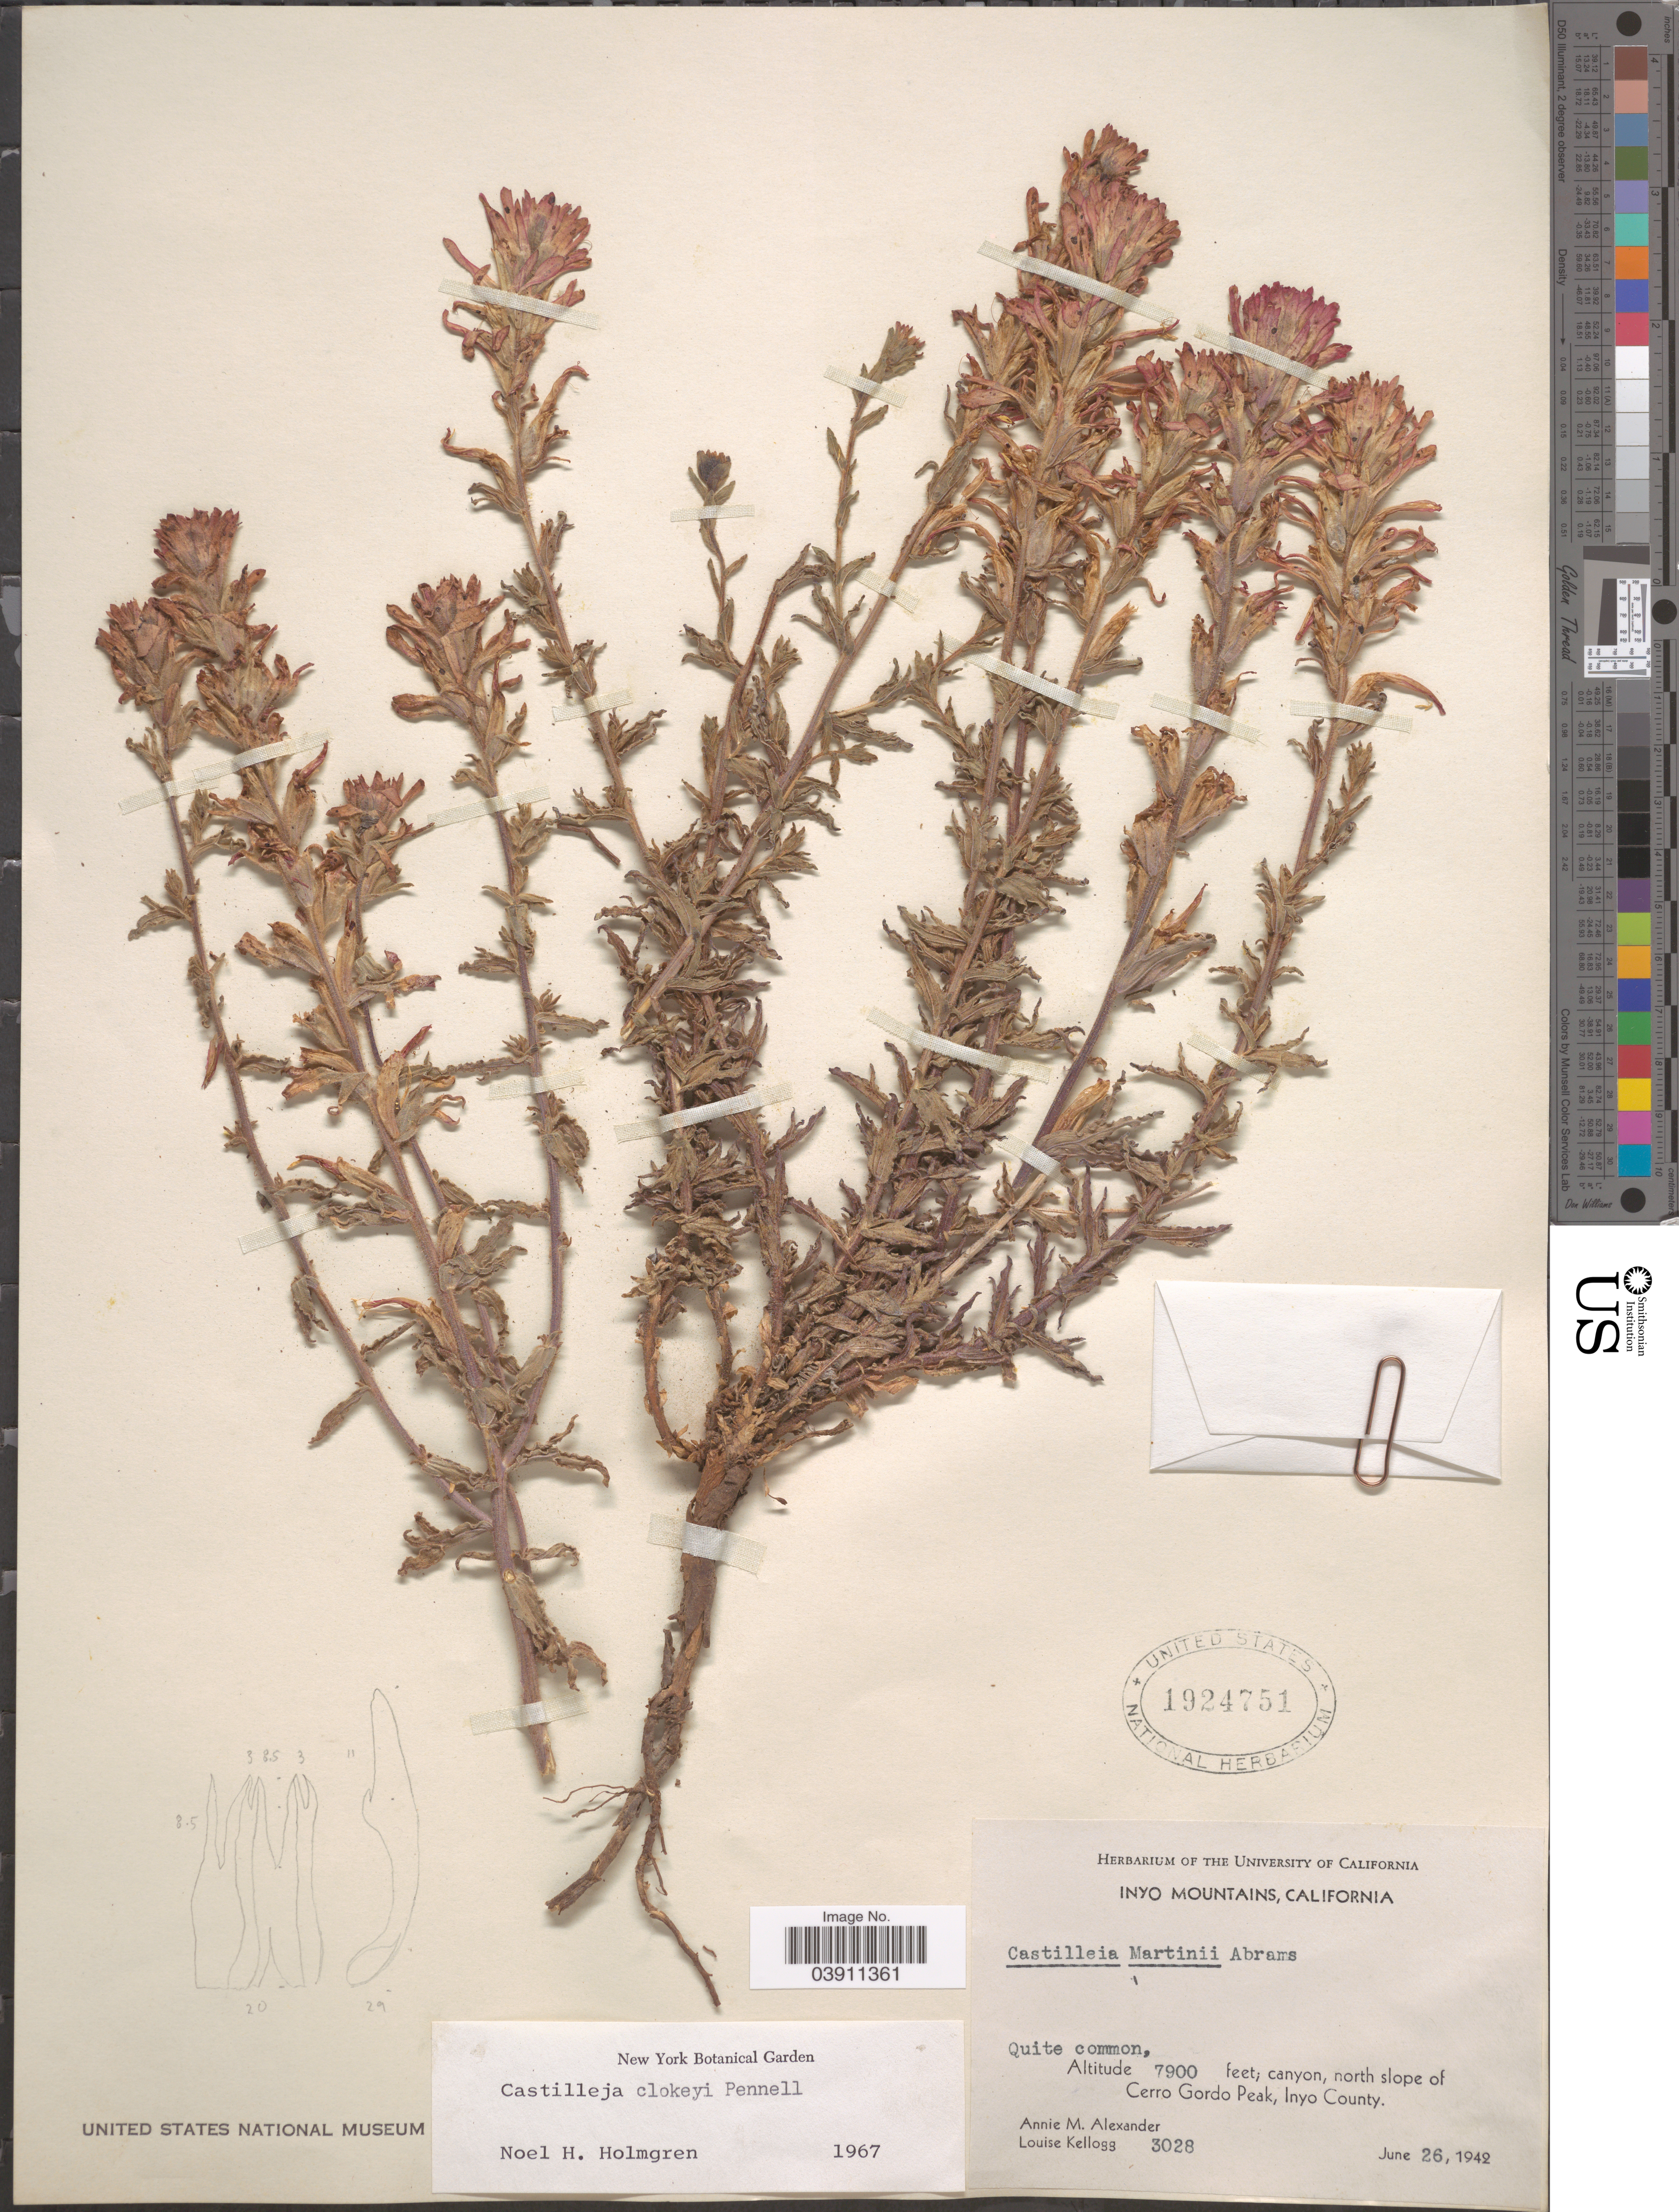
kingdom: Plantae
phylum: Tracheophyta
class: Magnoliopsida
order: Lamiales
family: Orobanchaceae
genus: Castilleja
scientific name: Castilleja clokeyi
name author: Pennell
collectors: A. M. Alexander & L. Kellogg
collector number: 3028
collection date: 1942-06-26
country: United States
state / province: California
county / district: Inyo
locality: Inyo Mountains. Canyon, north slope of Cerro Gordo Peak, Inyo County.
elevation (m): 2408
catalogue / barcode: US 1924751